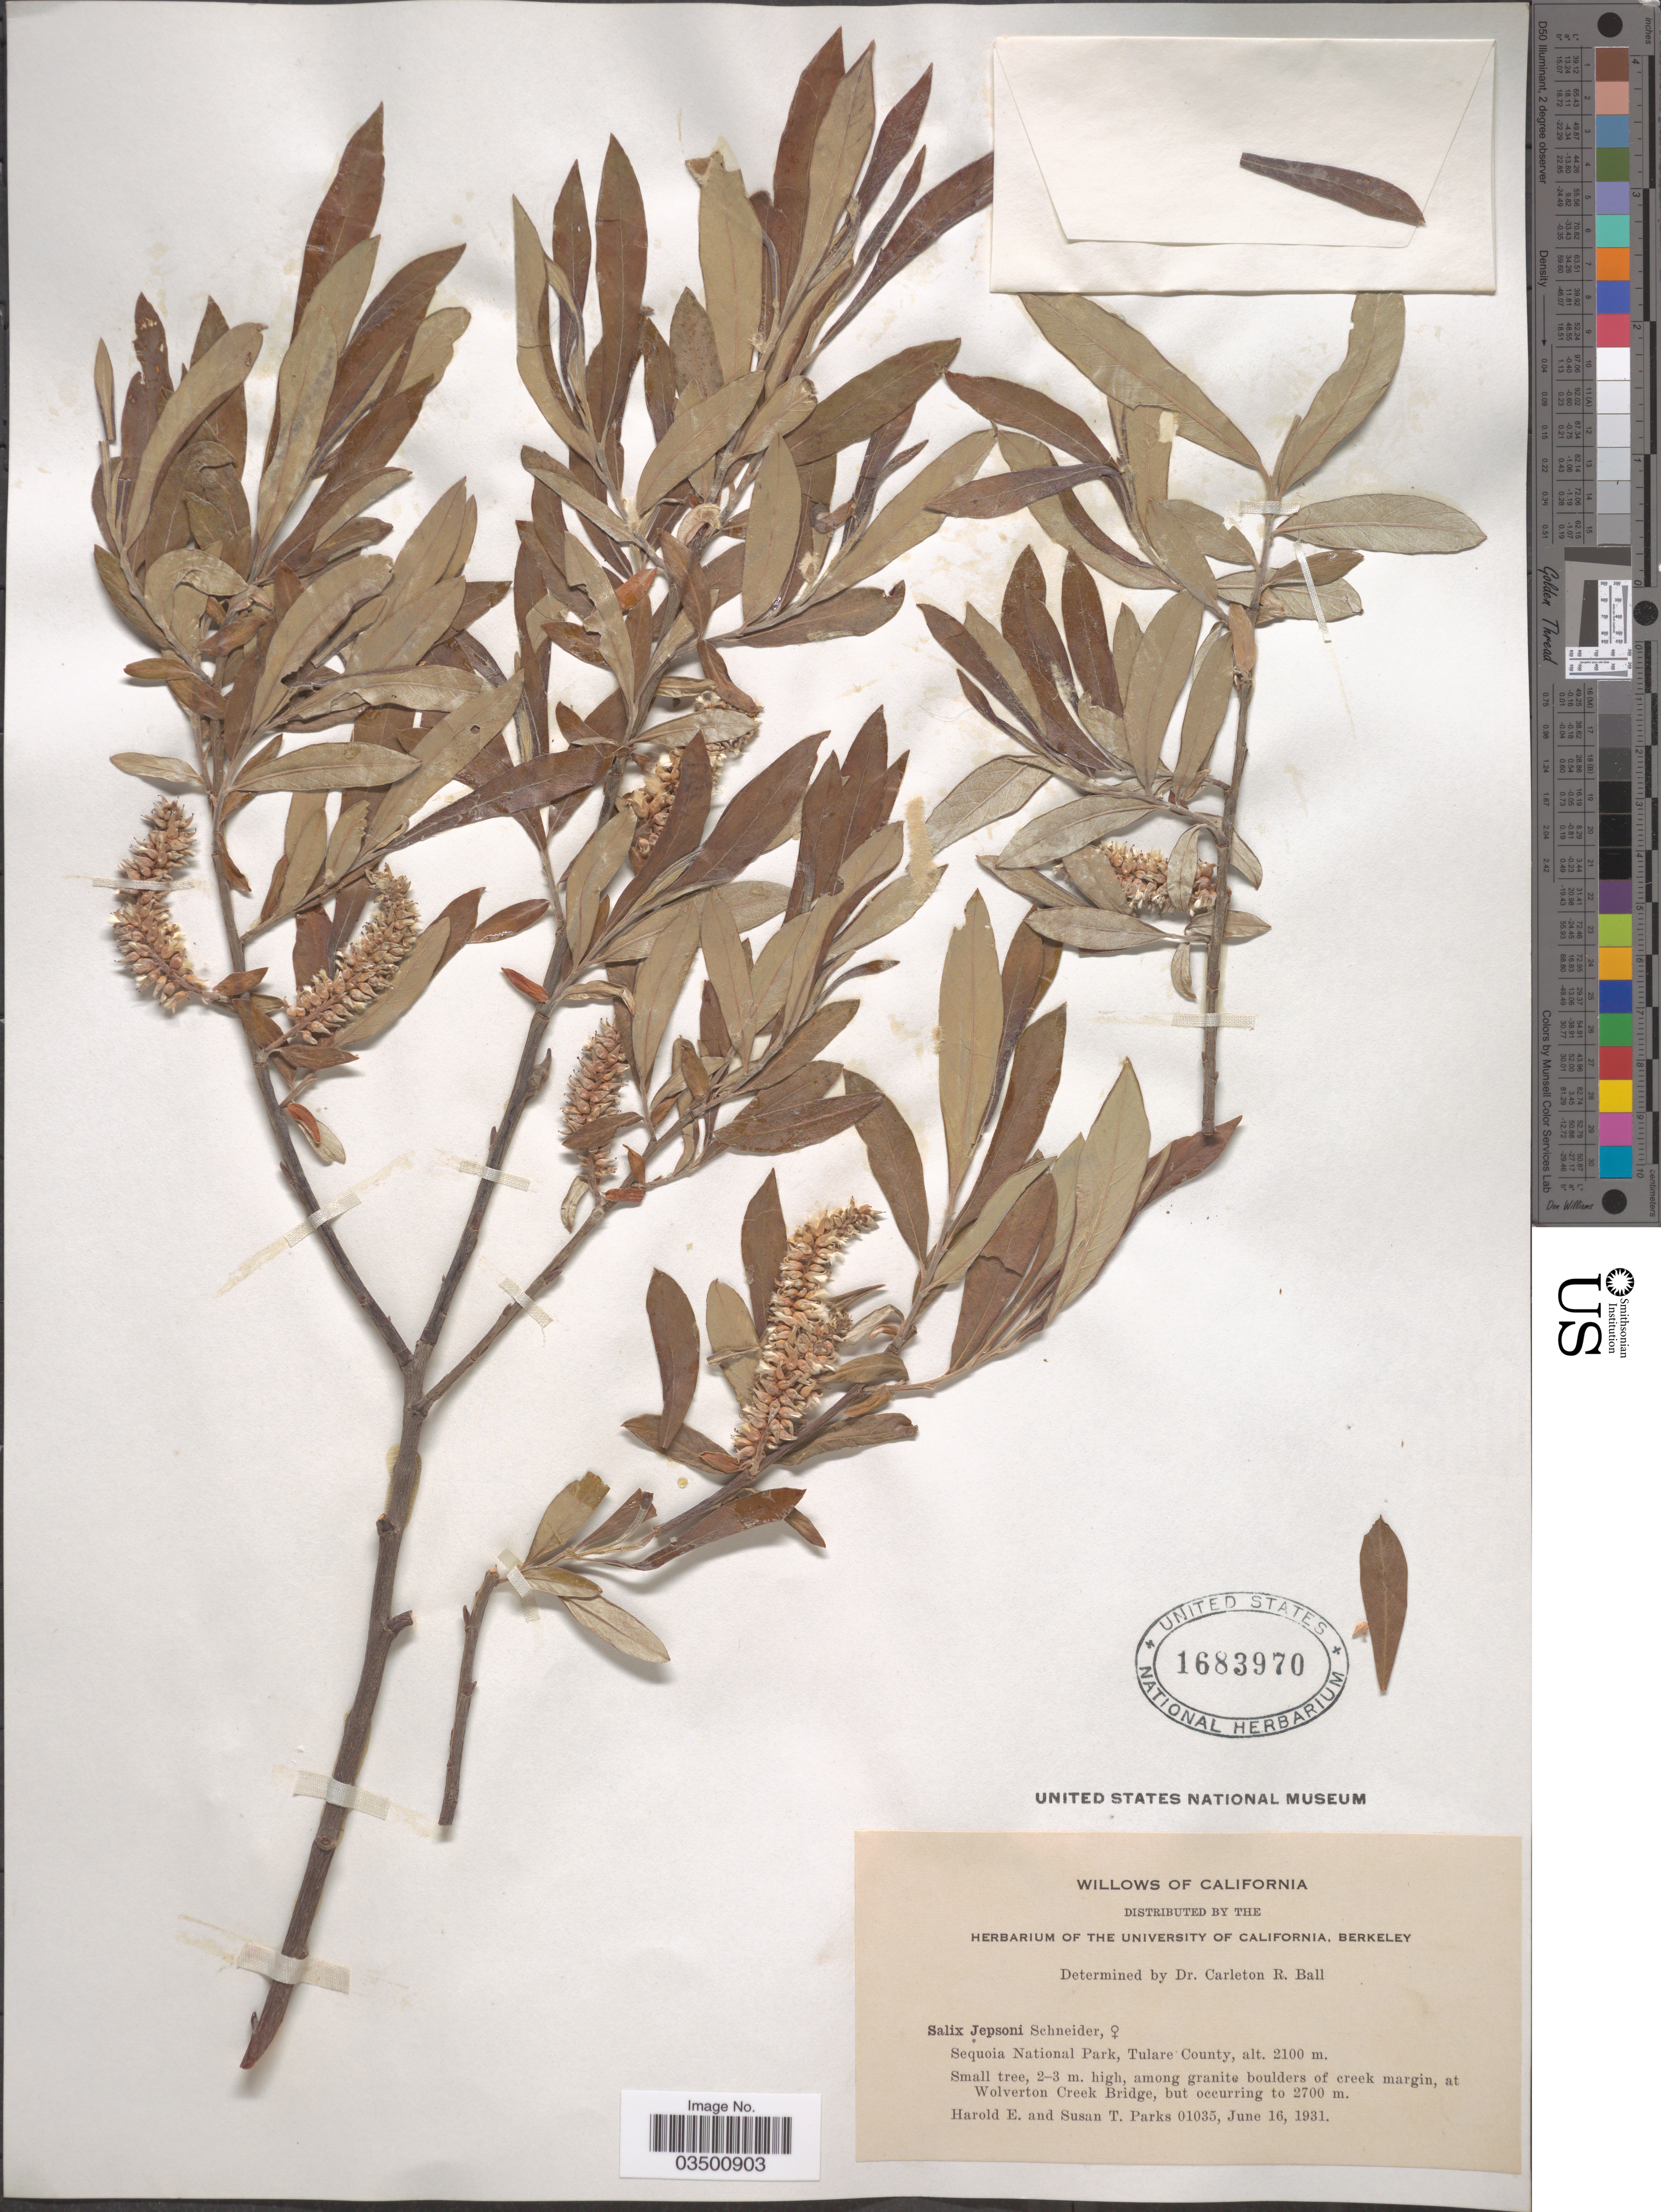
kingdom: Plantae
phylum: Tracheophyta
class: Magnoliopsida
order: Malpighiales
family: Salicaceae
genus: Salix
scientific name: Salix jepsonii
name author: C.K. Schneid.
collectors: H. E. Parks & S. Parks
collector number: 01035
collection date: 1931-06-16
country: United States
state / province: California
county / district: Tulare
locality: Sequoia National Park, Tulare County. Among granite boulders of creek margin, at Wolverton Creek Bridge.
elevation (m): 2100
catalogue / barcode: US 1683970